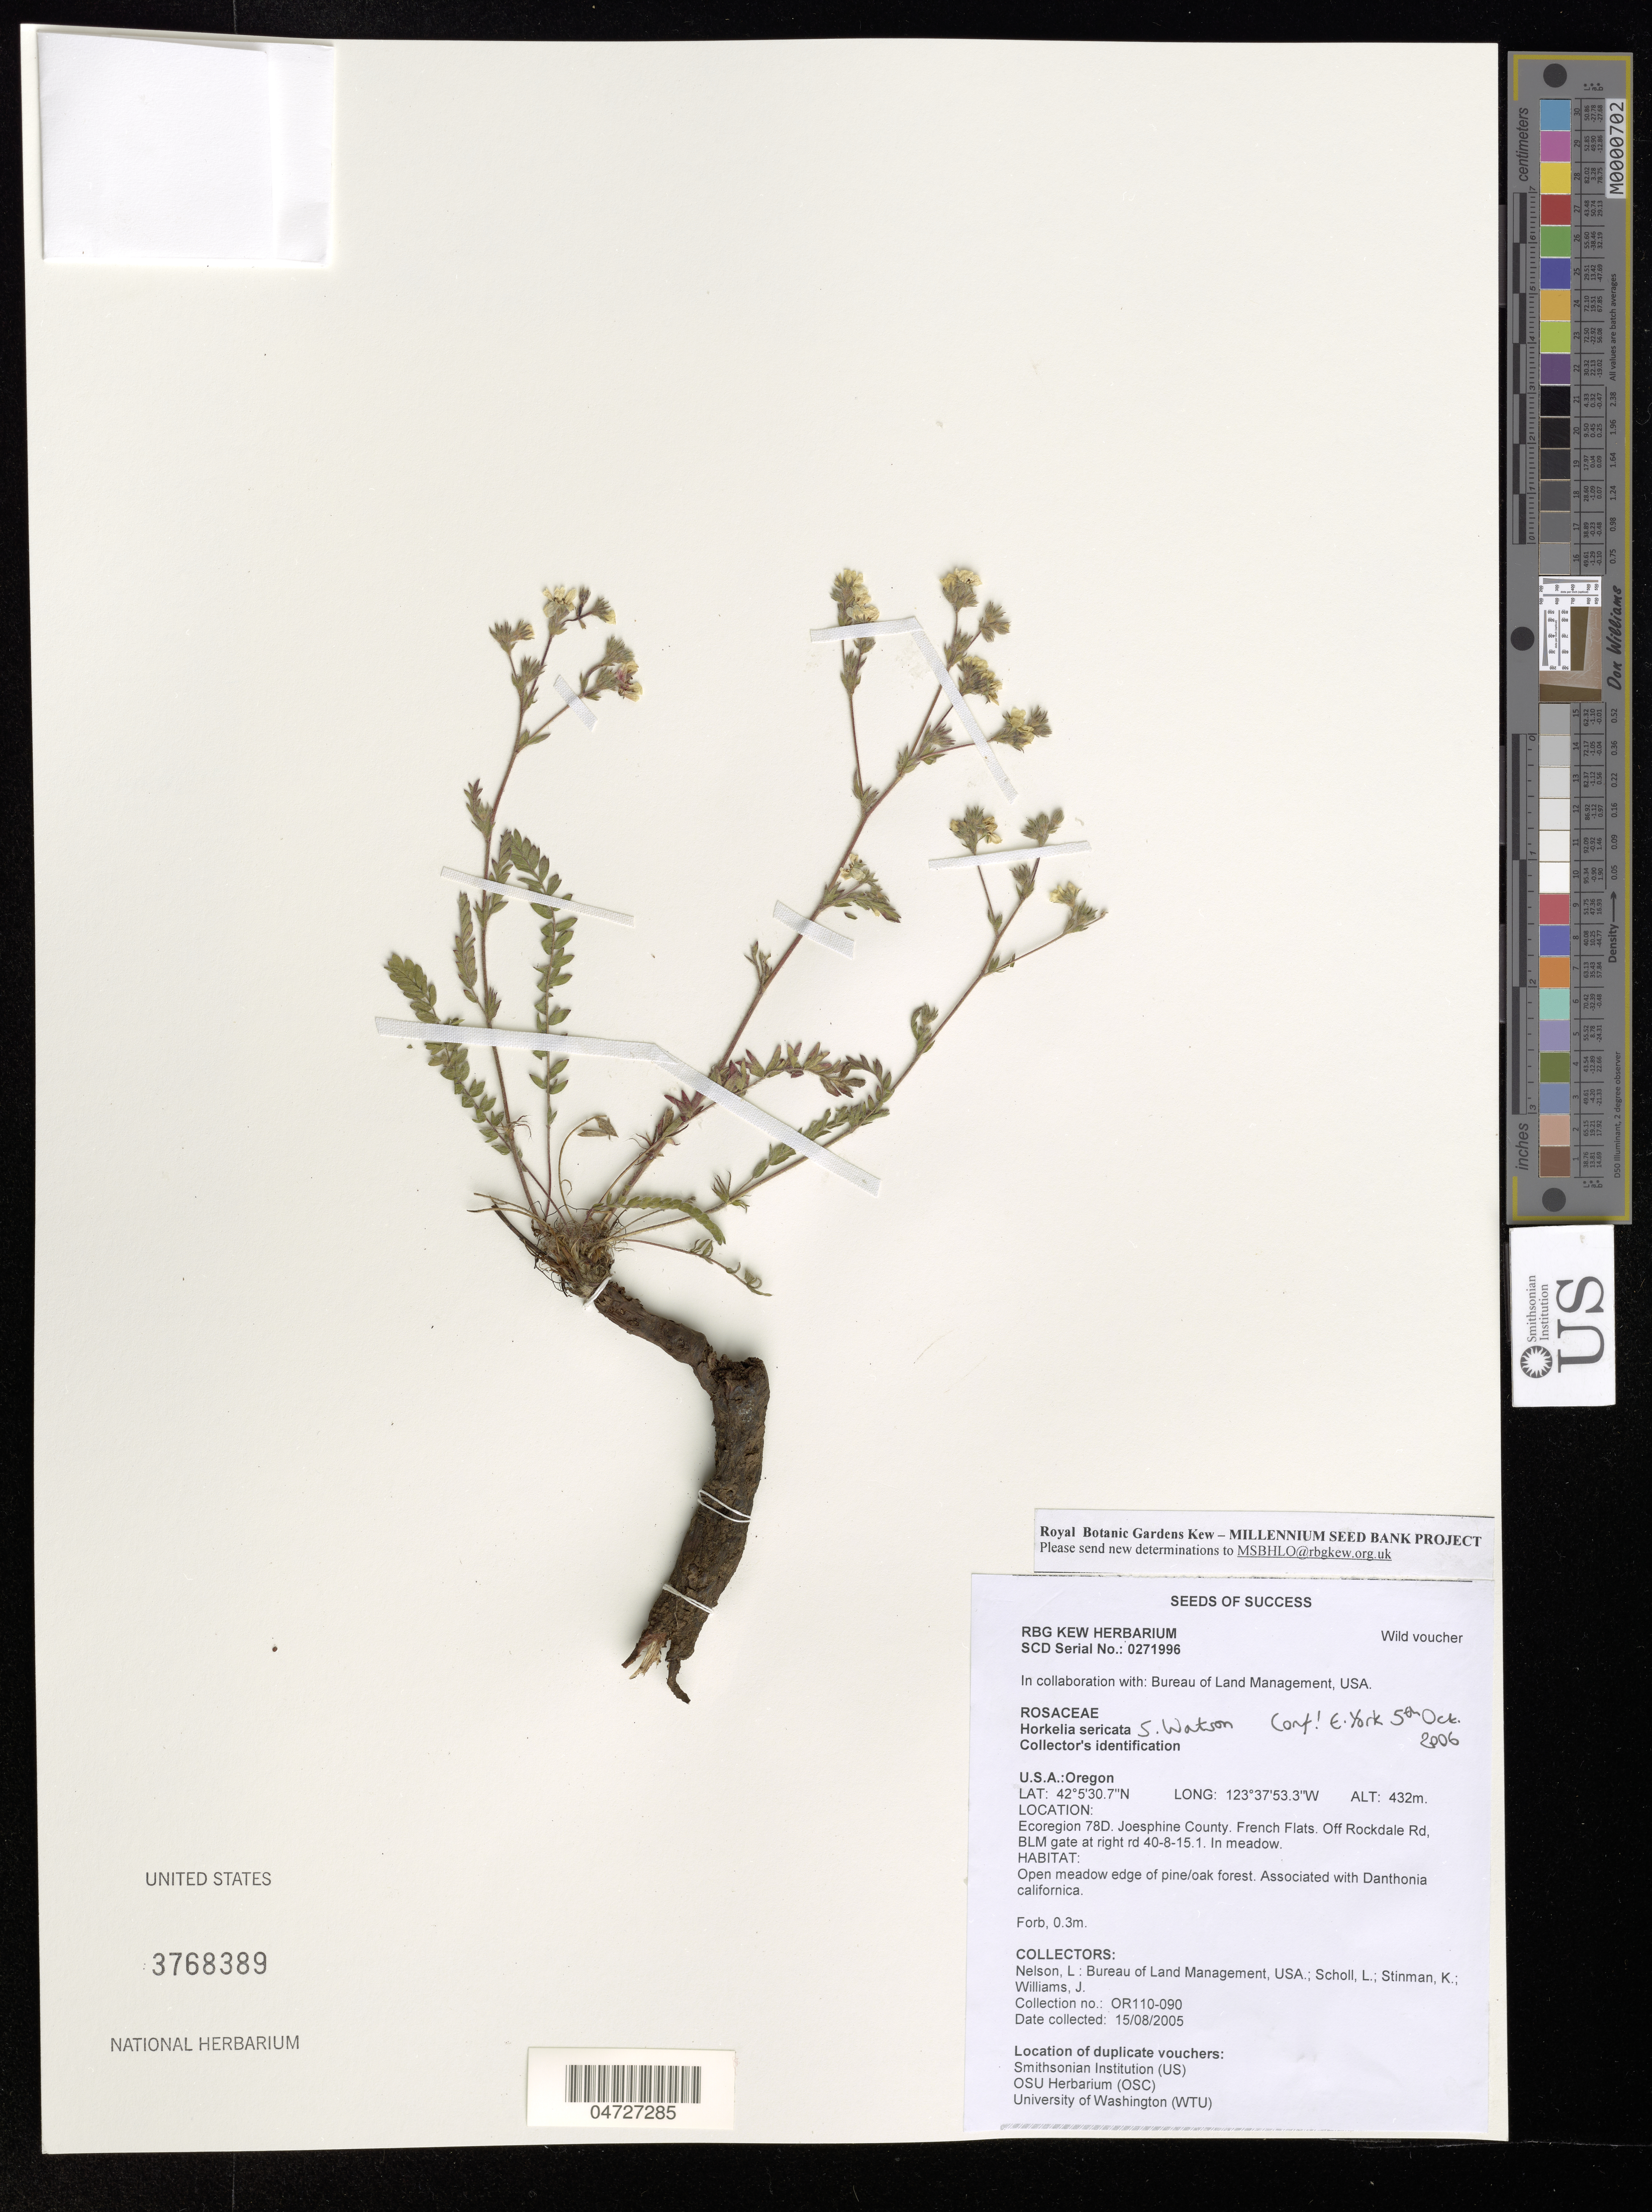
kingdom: Plantae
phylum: Tracheophyta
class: Magnoliopsida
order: Rosales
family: Rosaceae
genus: Horkelia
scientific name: Horkelia sericata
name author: S. Watson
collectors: L. Nelson, L. Scholl, K. Stinman & J. Williams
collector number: OR110-090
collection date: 2005-08-15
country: United States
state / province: Oregon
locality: Ecoregion 78D. Joesphine County. French Flats. Off Rockdale Rd, BLM gate at right rd 40-8-15.1. In meadow.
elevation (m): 432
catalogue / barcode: US 3768389